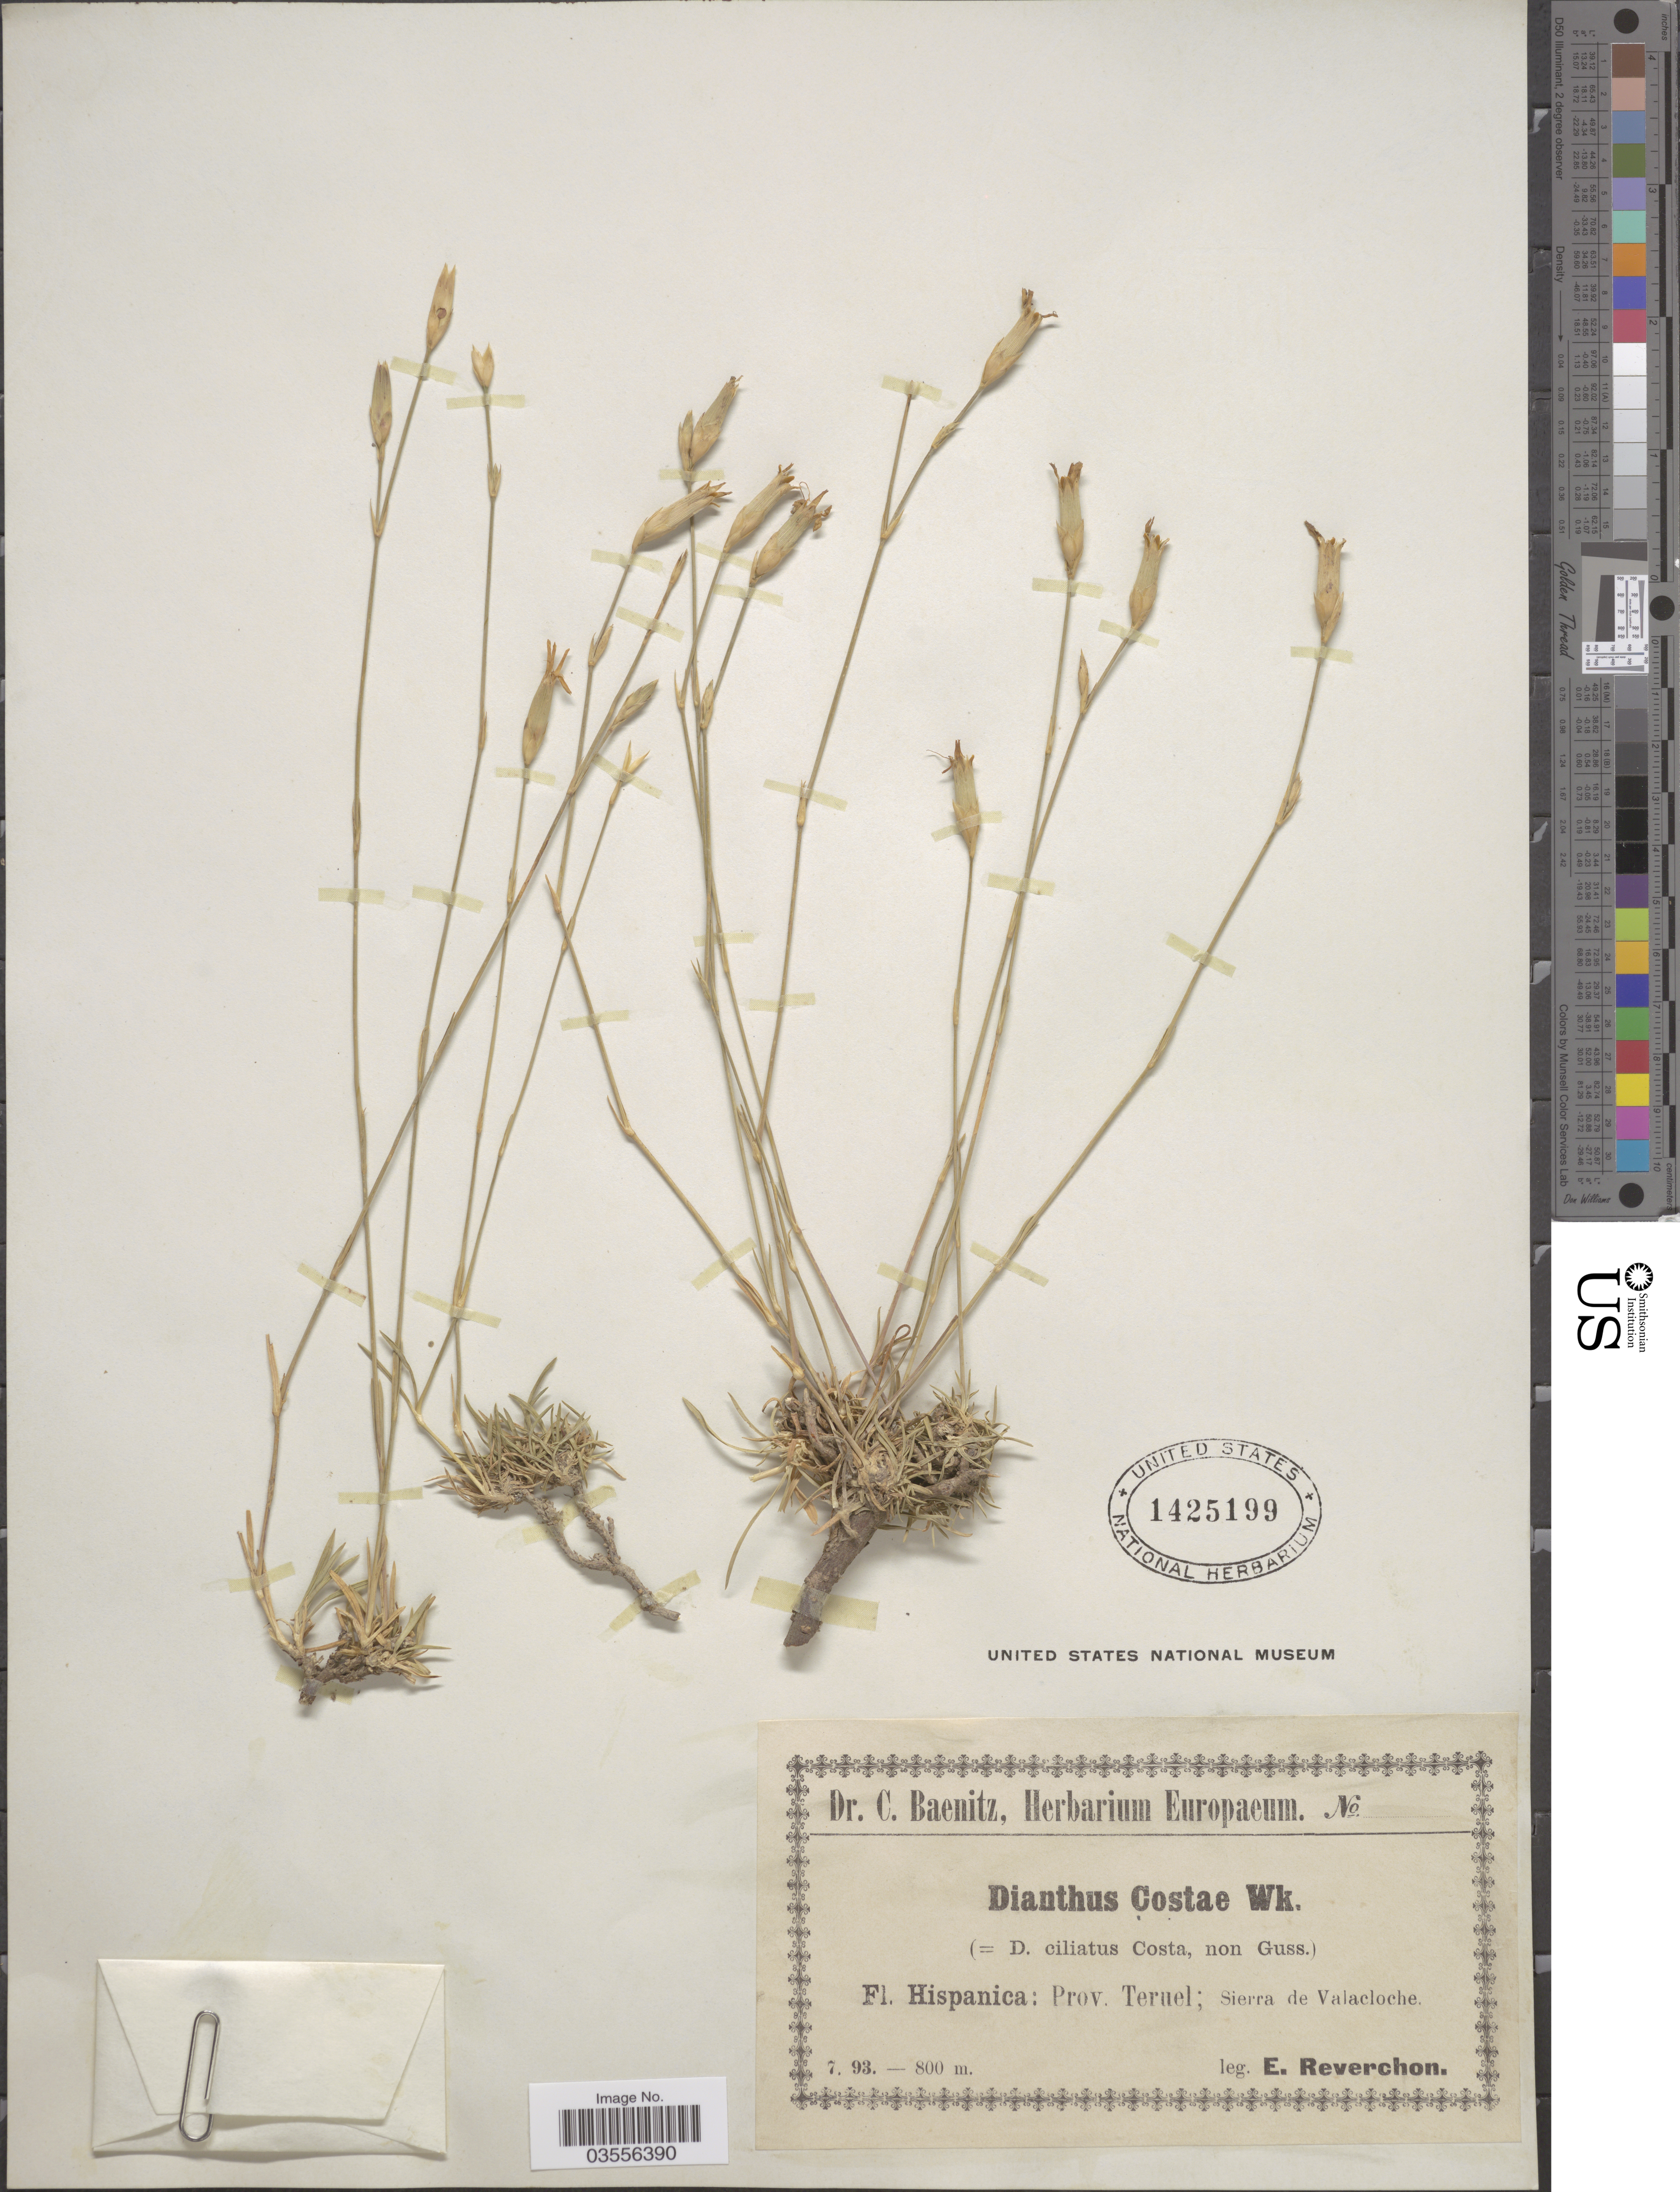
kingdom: Plantae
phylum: Tracheophyta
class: Magnoliopsida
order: Caryophyllales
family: Caryophyllaceae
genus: Dianthus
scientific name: Dianthus costae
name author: Willk.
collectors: E. Reverchon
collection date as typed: Transcribed d/m/y: /7/93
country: Spain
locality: Hispanica: Prov. Teruel; Sierra de Valacloche.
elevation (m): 800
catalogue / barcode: US 1425199